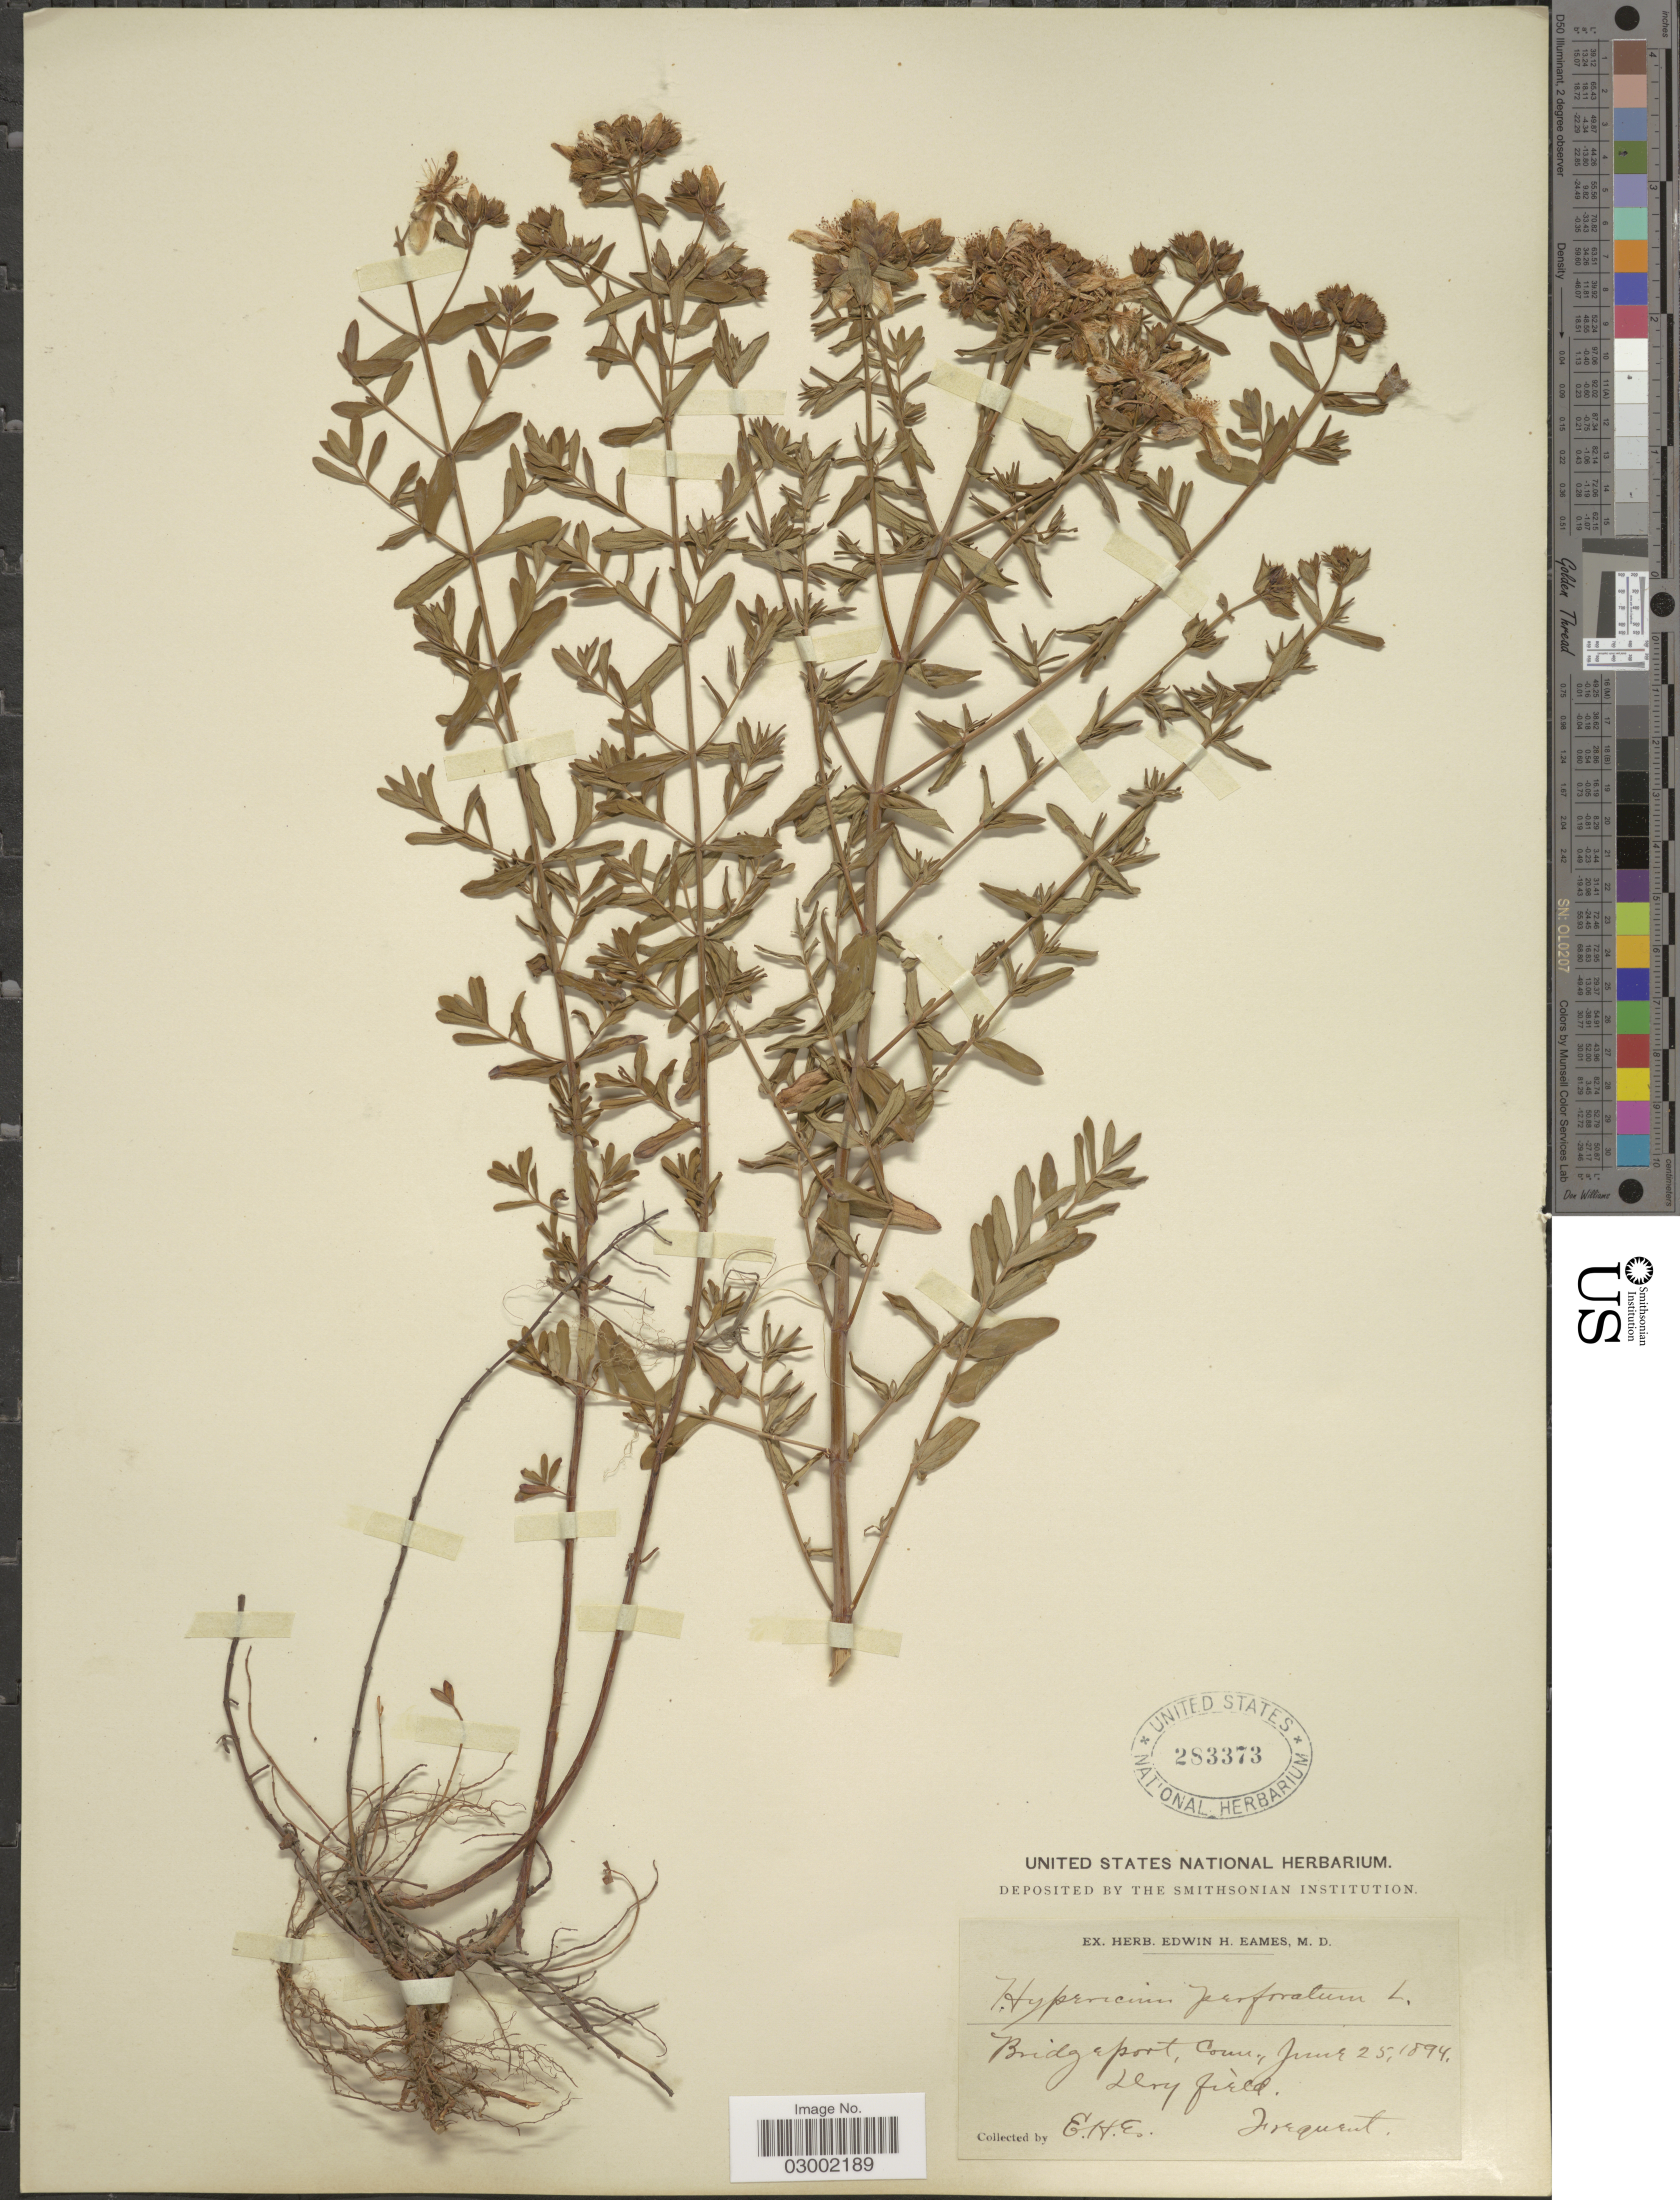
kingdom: Plantae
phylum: Tracheophyta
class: Magnoliopsida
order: Malpighiales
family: Hypericaceae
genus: Hypericum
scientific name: Hypericum perforatum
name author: L.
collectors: E. H. Eames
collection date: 1894-06-25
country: United States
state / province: Connecticut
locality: Bridge port, Conn.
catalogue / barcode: US 283373